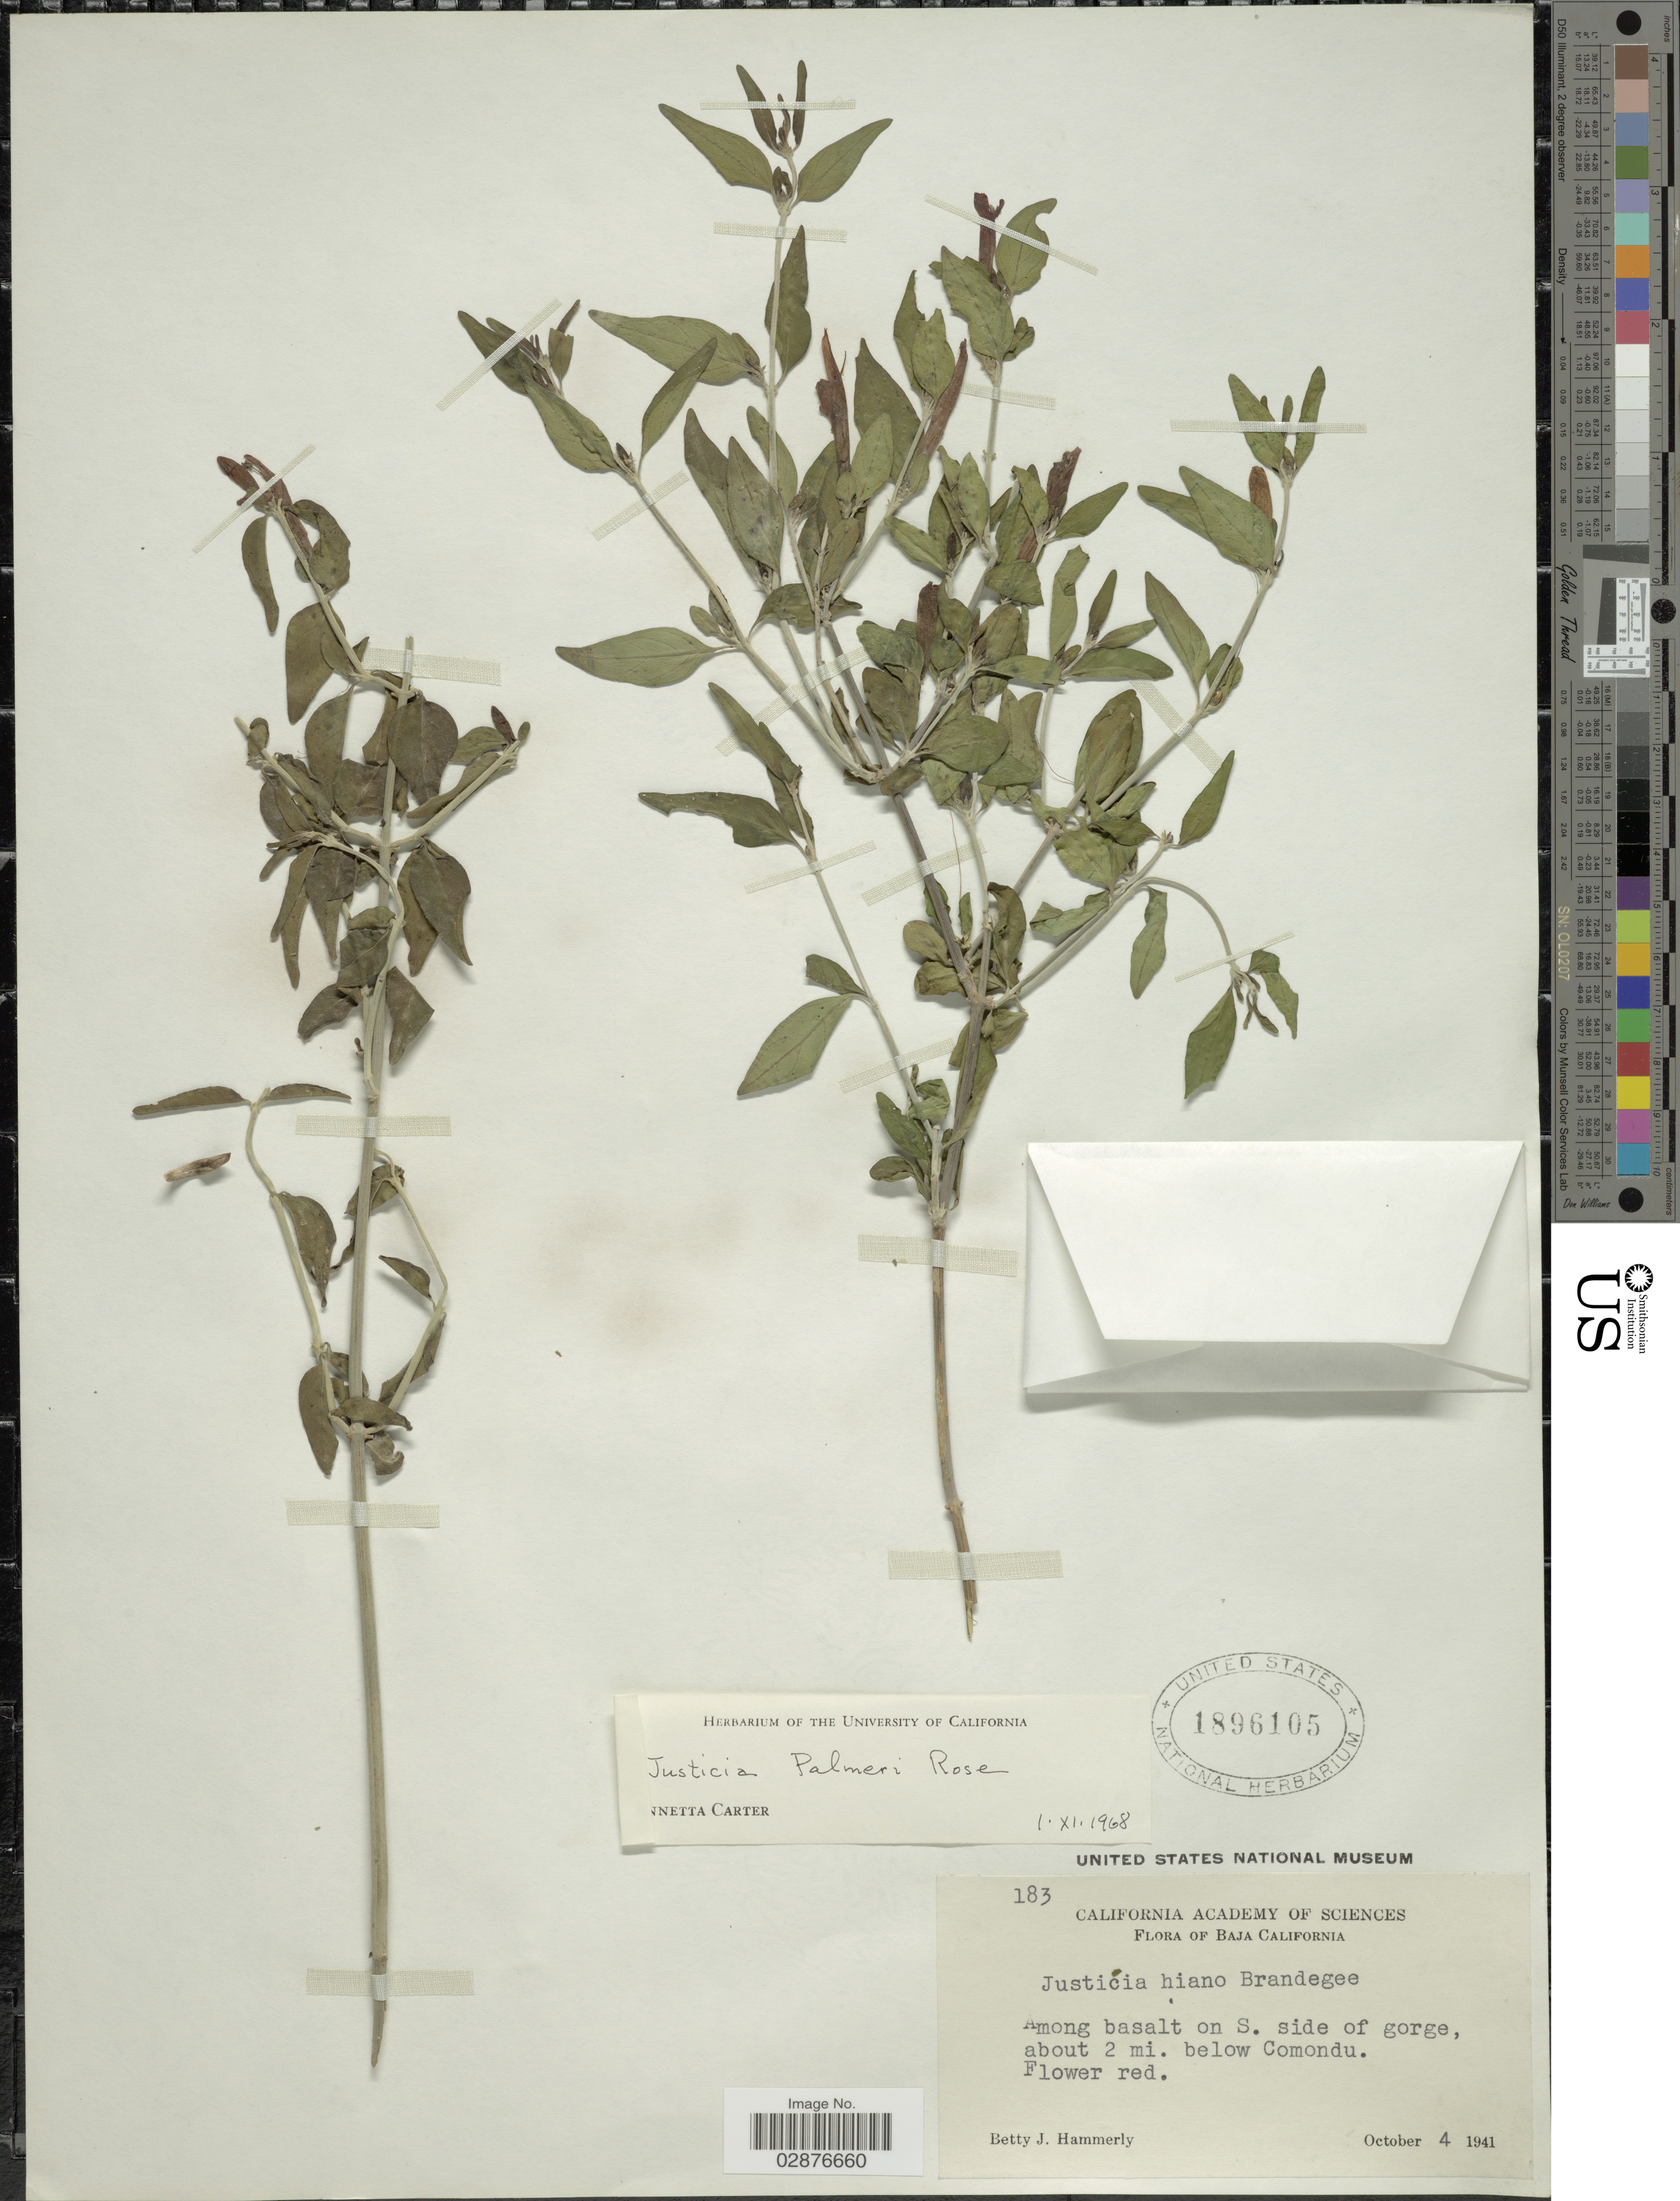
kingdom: Plantae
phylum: Tracheophyta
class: Magnoliopsida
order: Lamiales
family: Acanthaceae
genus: Justicia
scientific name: Justicia palmeri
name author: Rose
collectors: B. J. Hammerly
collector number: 183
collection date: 1941-10-04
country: Mexico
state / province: Baja California Sur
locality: Among basalt on S. side of gorge, about 2 mi. below Comondu.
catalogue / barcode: US 1896105